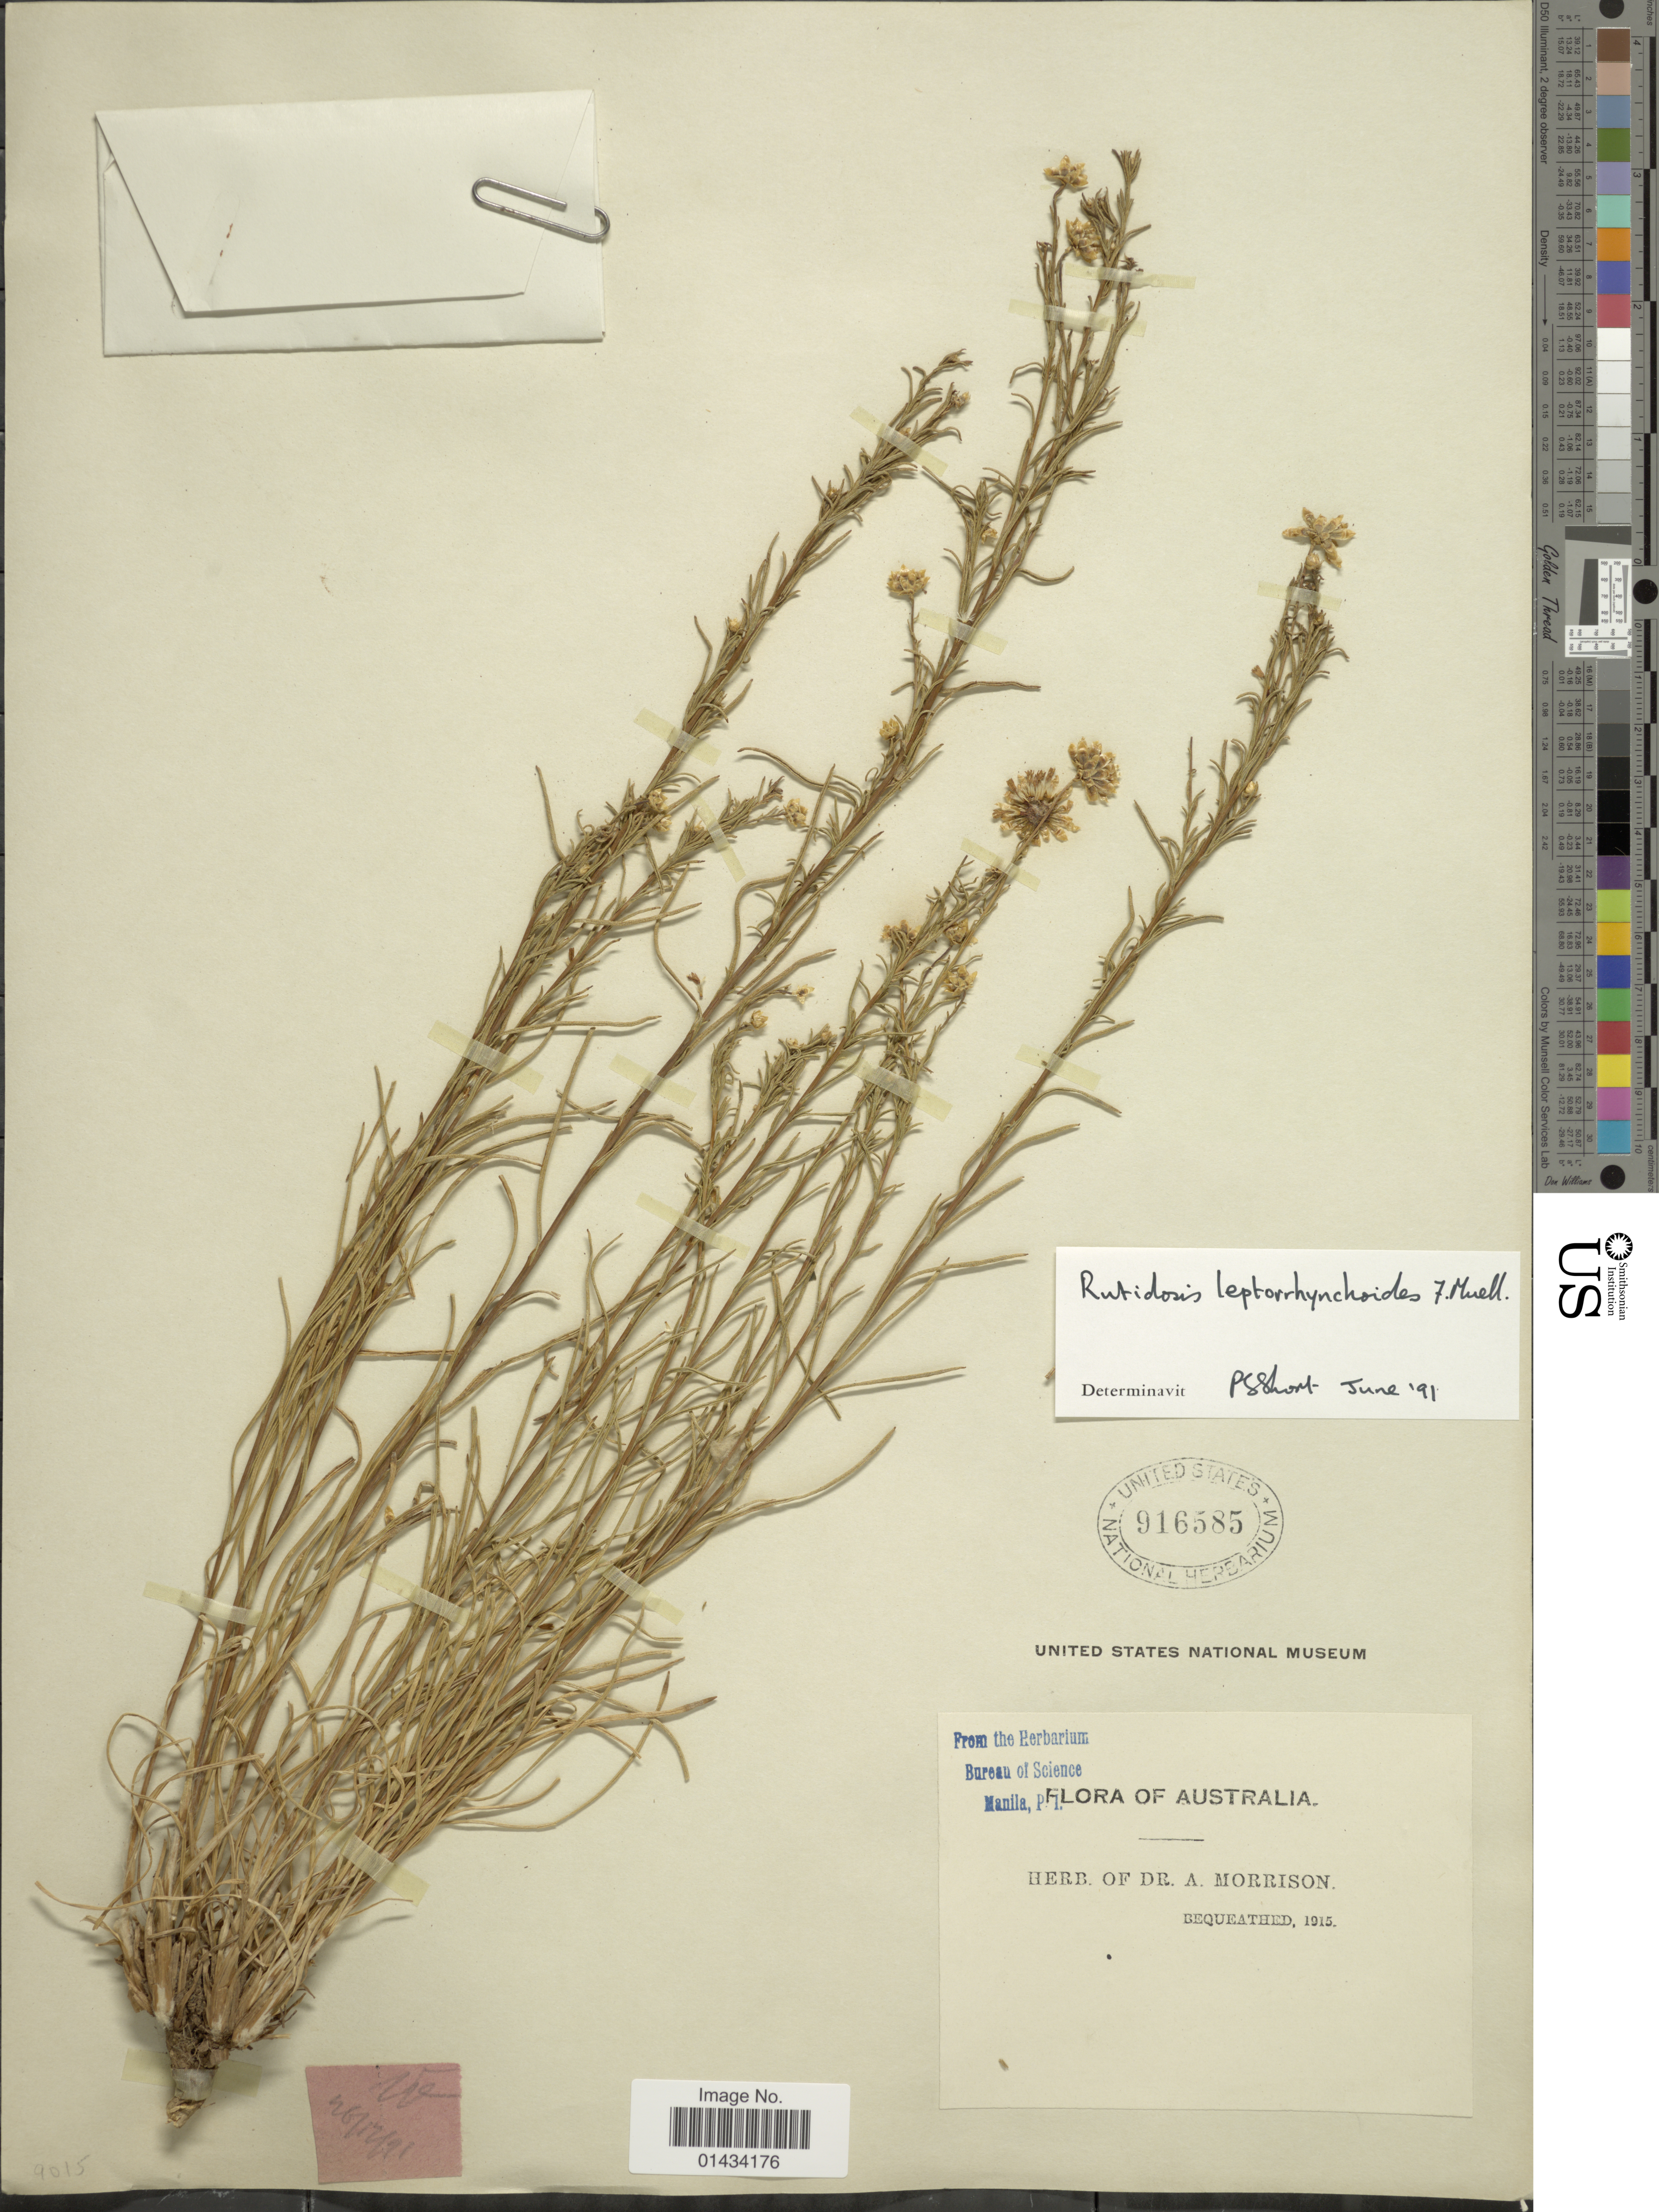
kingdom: Plantae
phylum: Tracheophyta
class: Magnoliopsida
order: Asterales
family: Asteraceae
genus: Rutidosis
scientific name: Rutidosis leptorrhynchoides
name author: F. Muell.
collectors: ex herb. Dr. A. Morrison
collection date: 1915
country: Australia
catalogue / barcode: US 916585